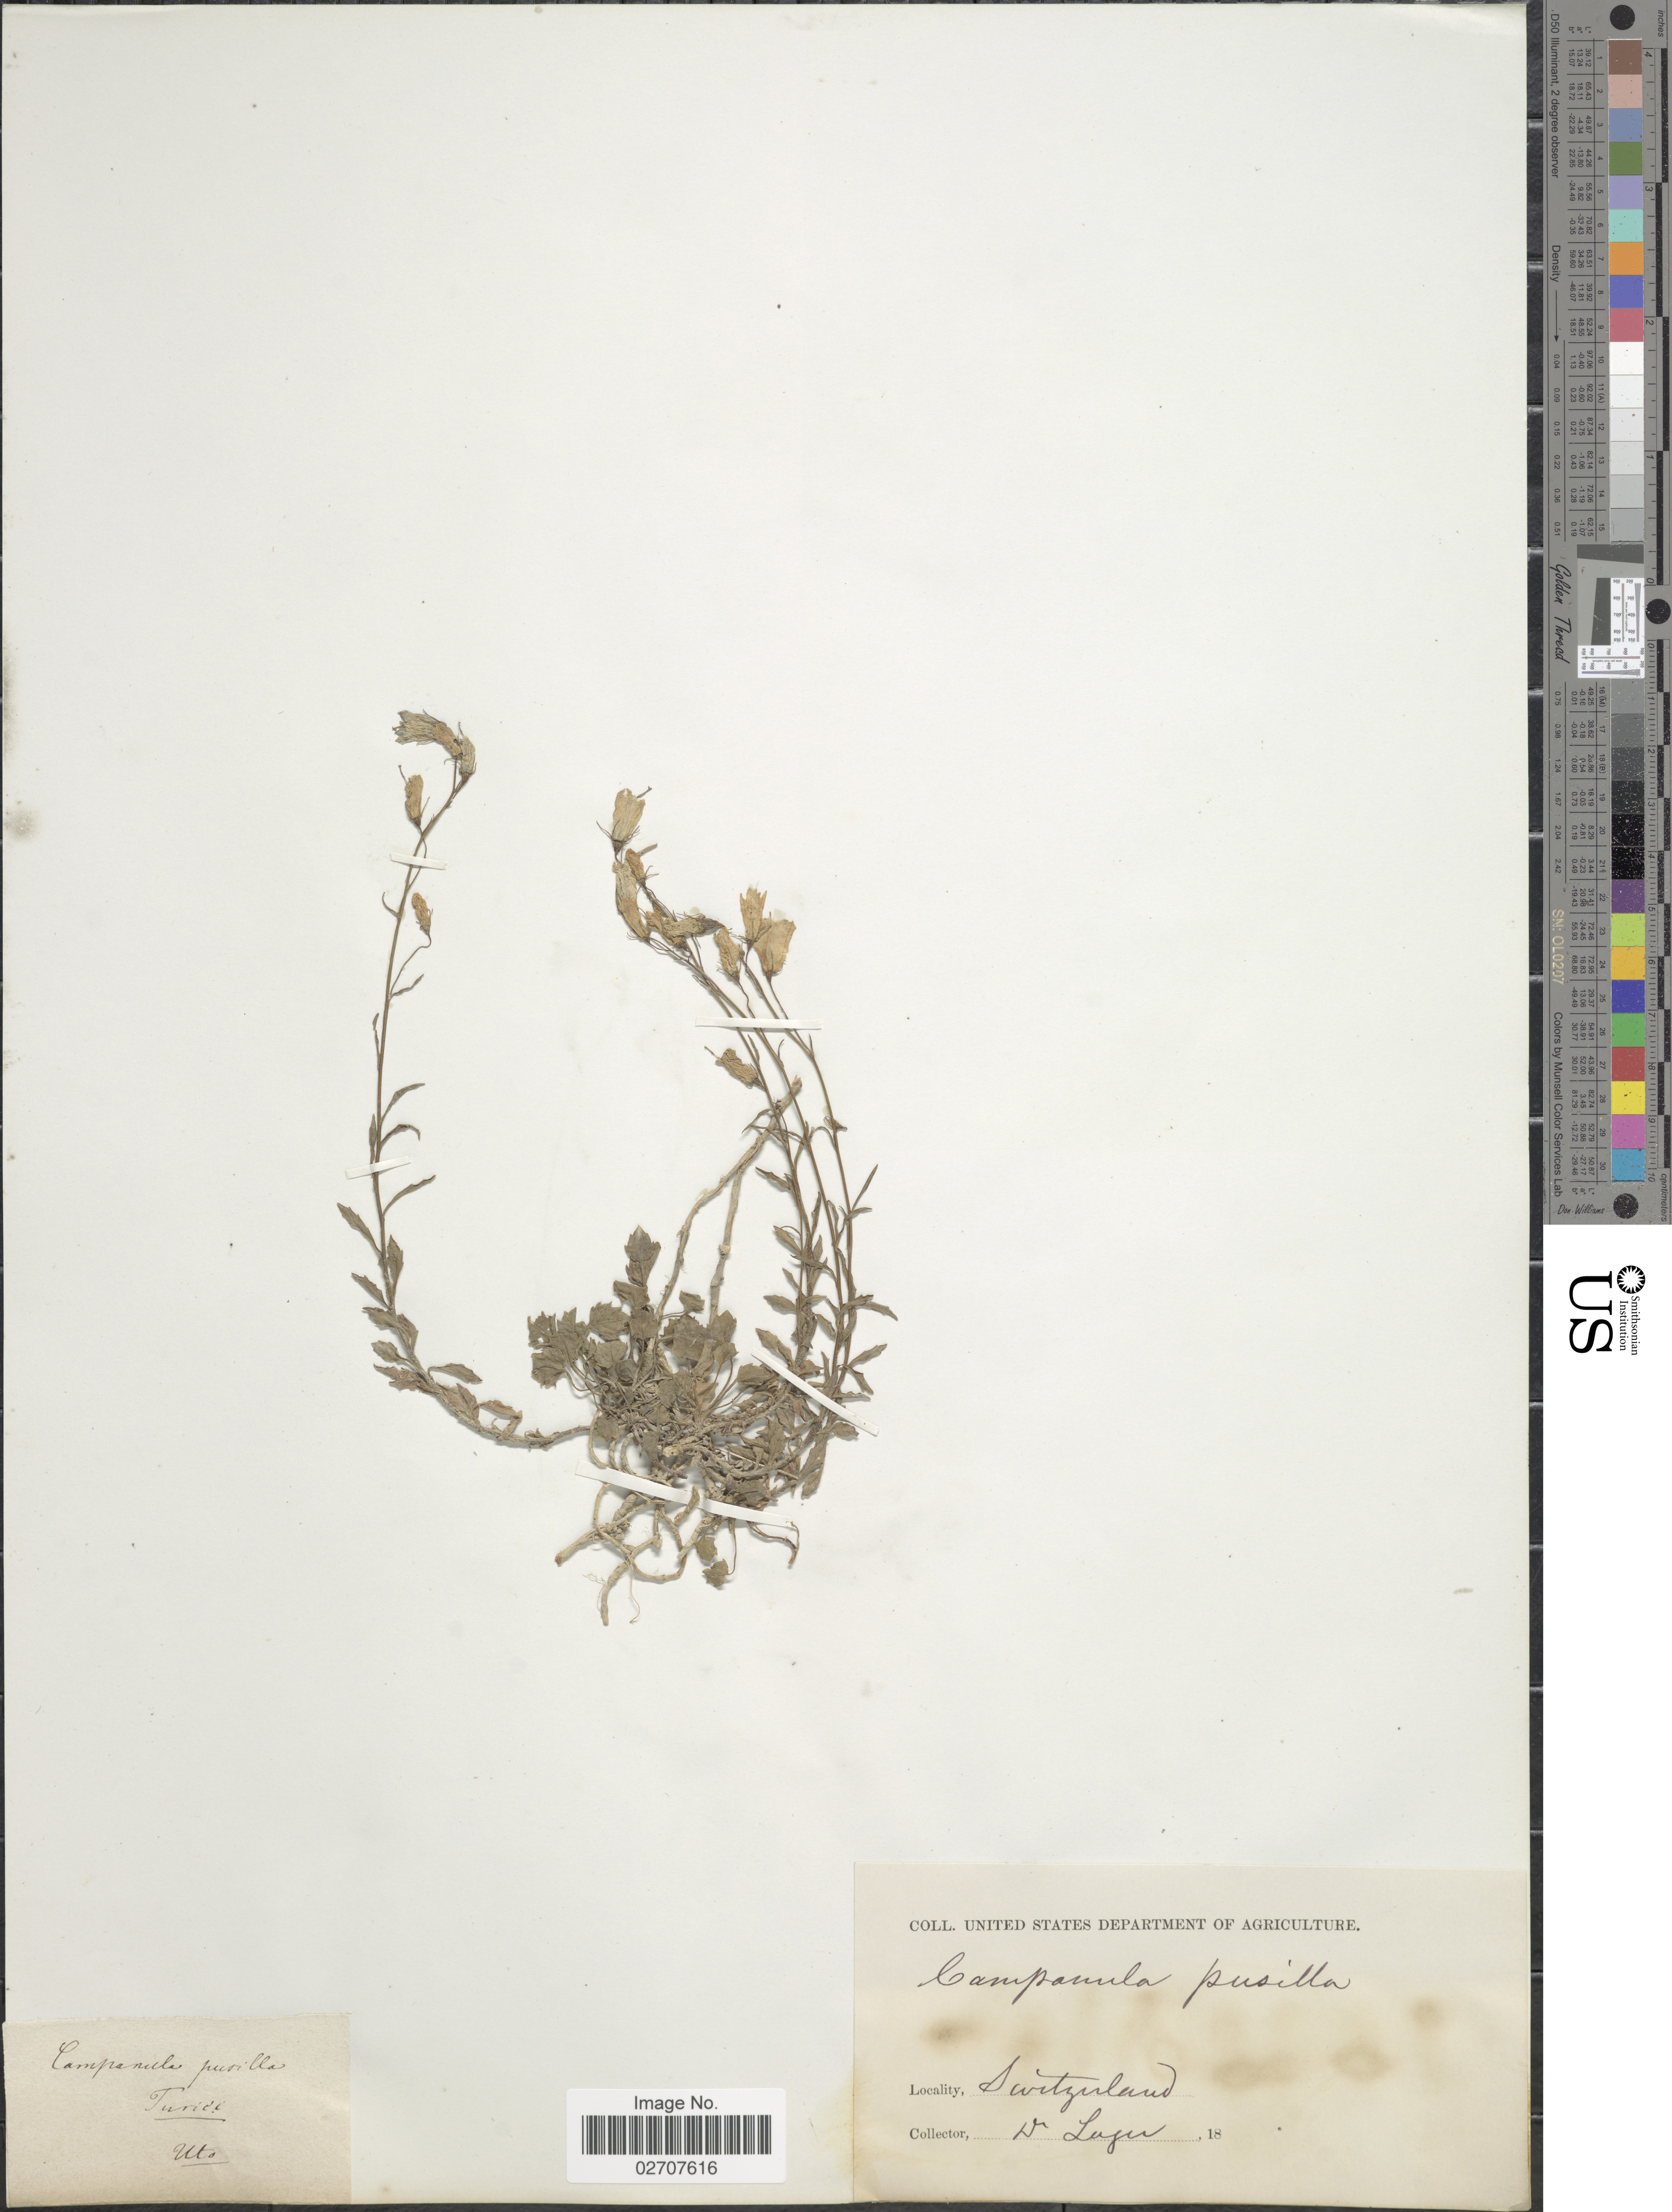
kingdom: Plantae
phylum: Tracheophyta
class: Magnoliopsida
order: Asterales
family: Campanulaceae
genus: Campanula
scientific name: Campanula cochleariifolia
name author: Lam.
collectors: F. J. Lagger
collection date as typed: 18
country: Switzerland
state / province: Zürich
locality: Uto